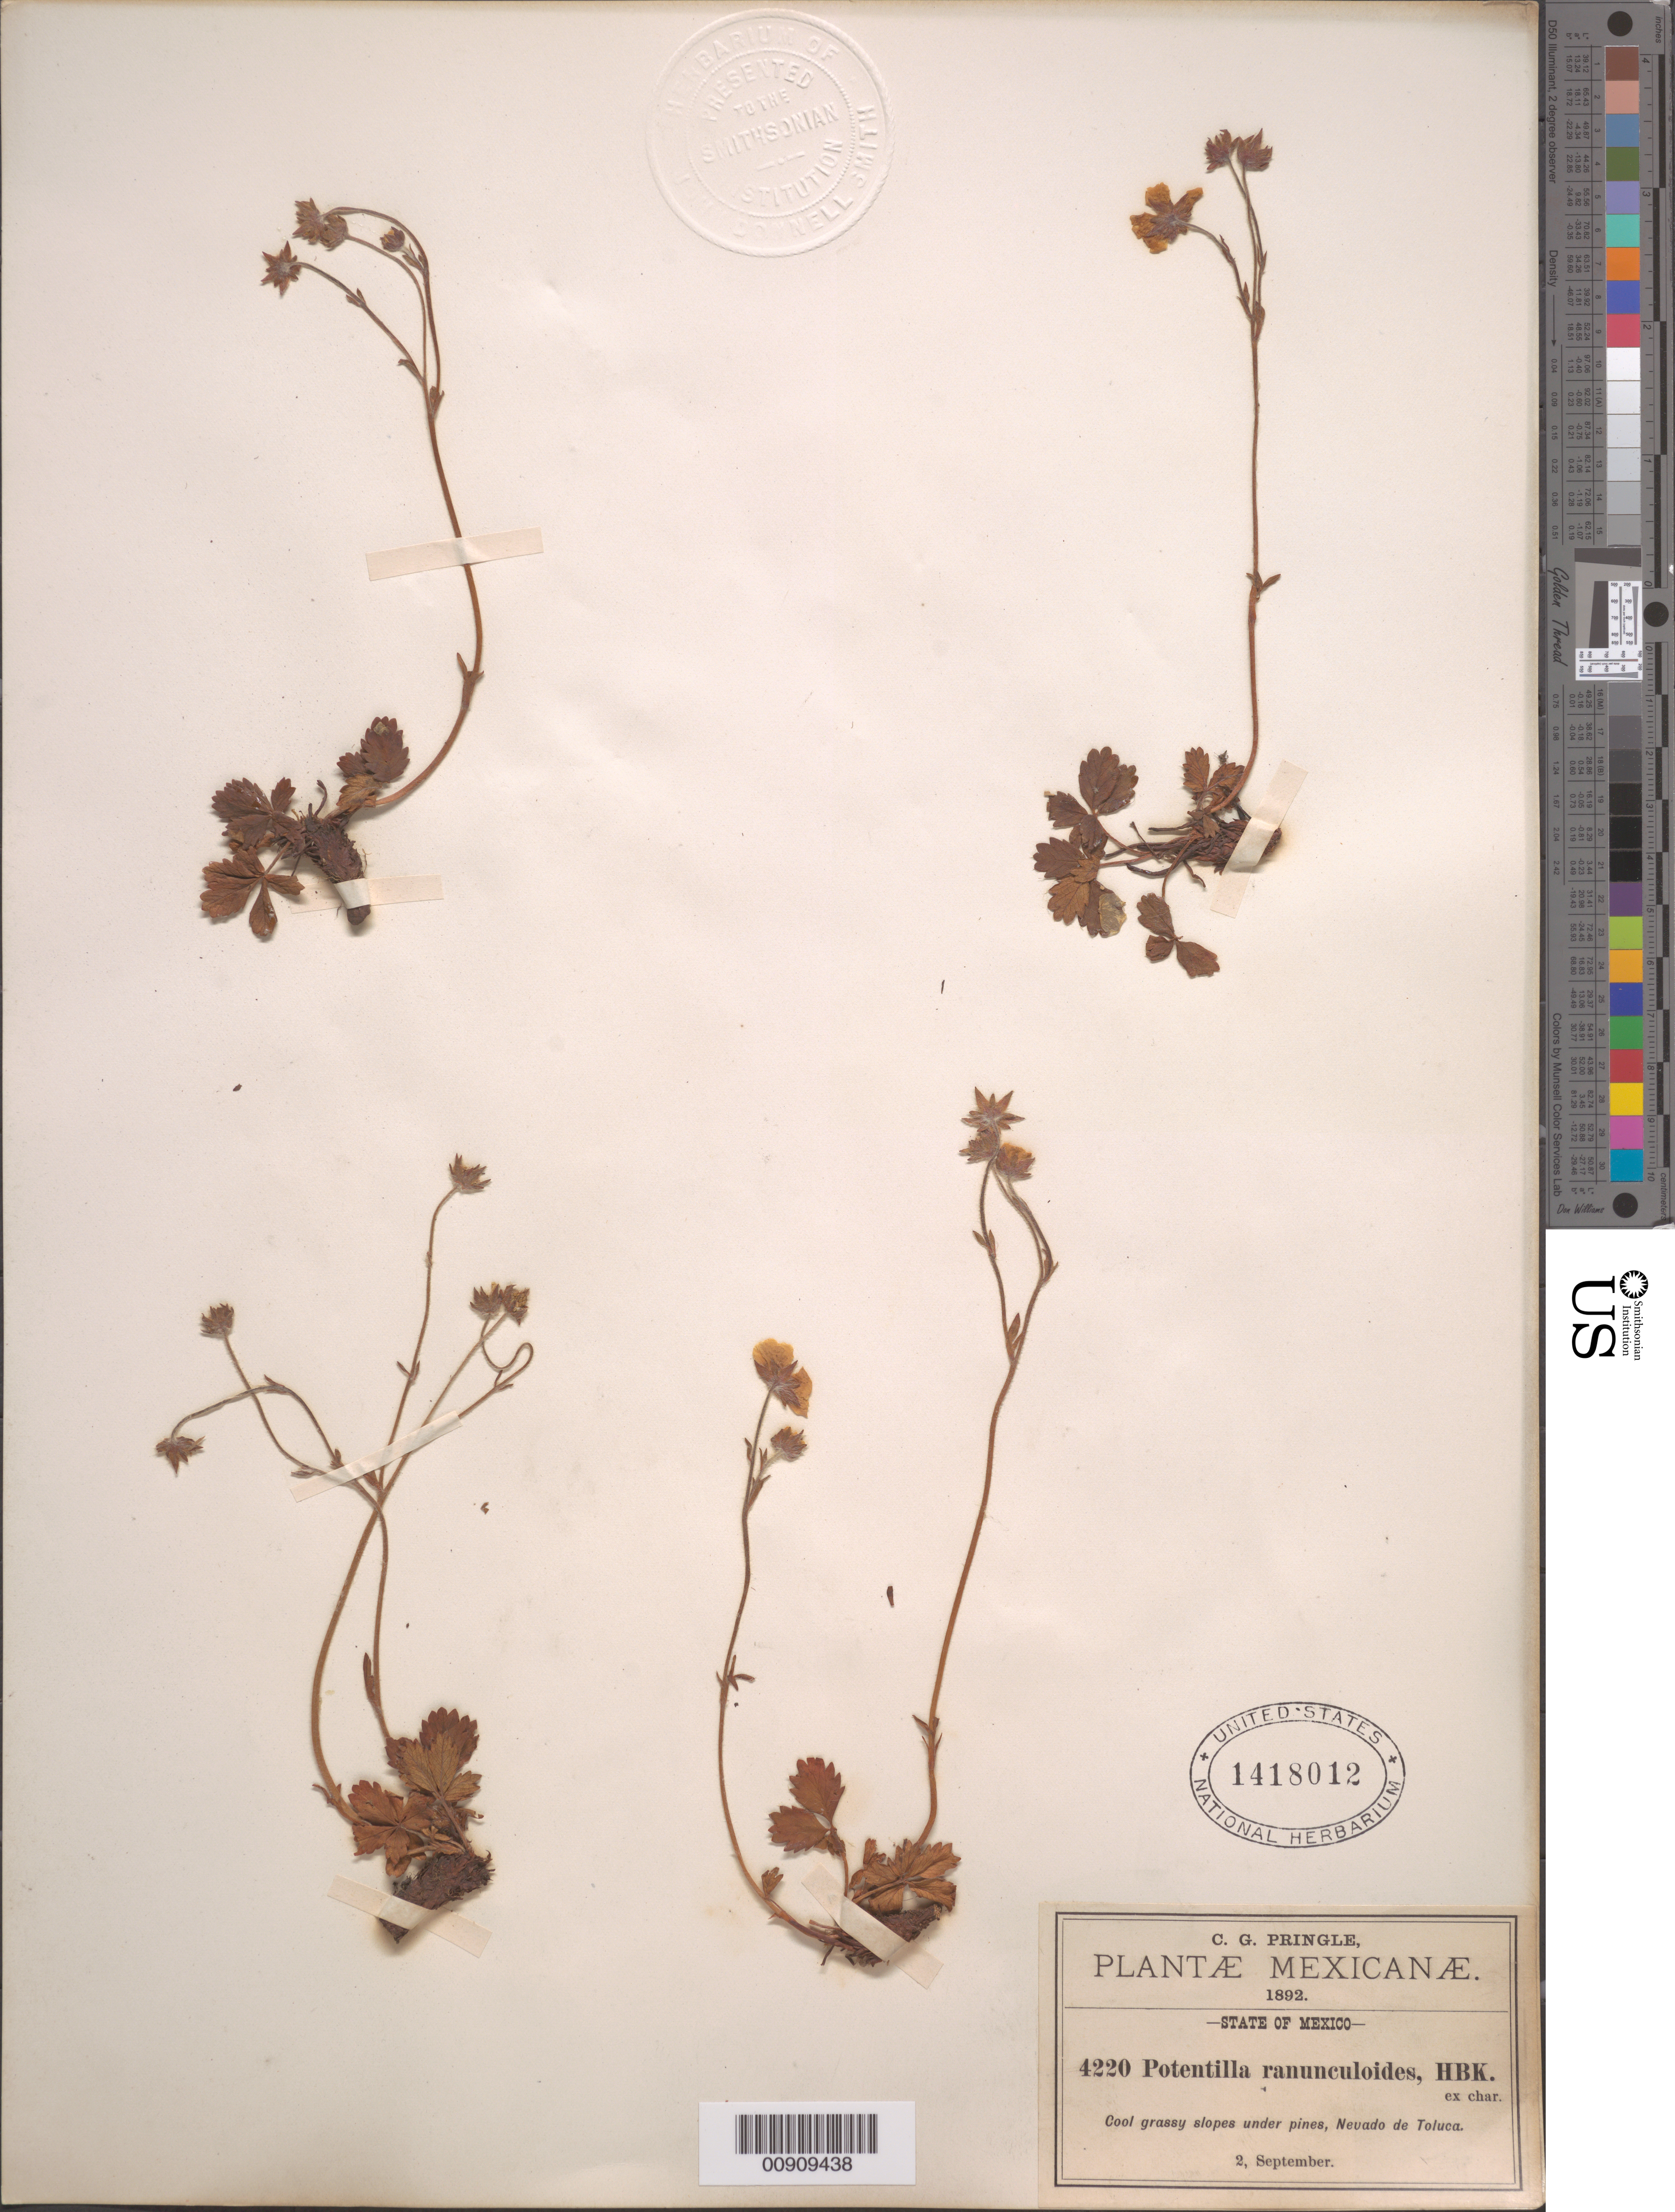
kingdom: Plantae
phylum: Tracheophyta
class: Magnoliopsida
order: Rosales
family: Rosaceae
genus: Potentilla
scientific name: Potentilla ranunculoides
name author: Humb. & Bonpl. ex Nestl.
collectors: C. G. Pringle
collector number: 4220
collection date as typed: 02 Sep 1892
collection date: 1892-09-02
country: Mexico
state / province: México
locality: Nevado de Toluca, State of Mexico.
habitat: Cool grassy slopes under pines.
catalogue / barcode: US 1418012